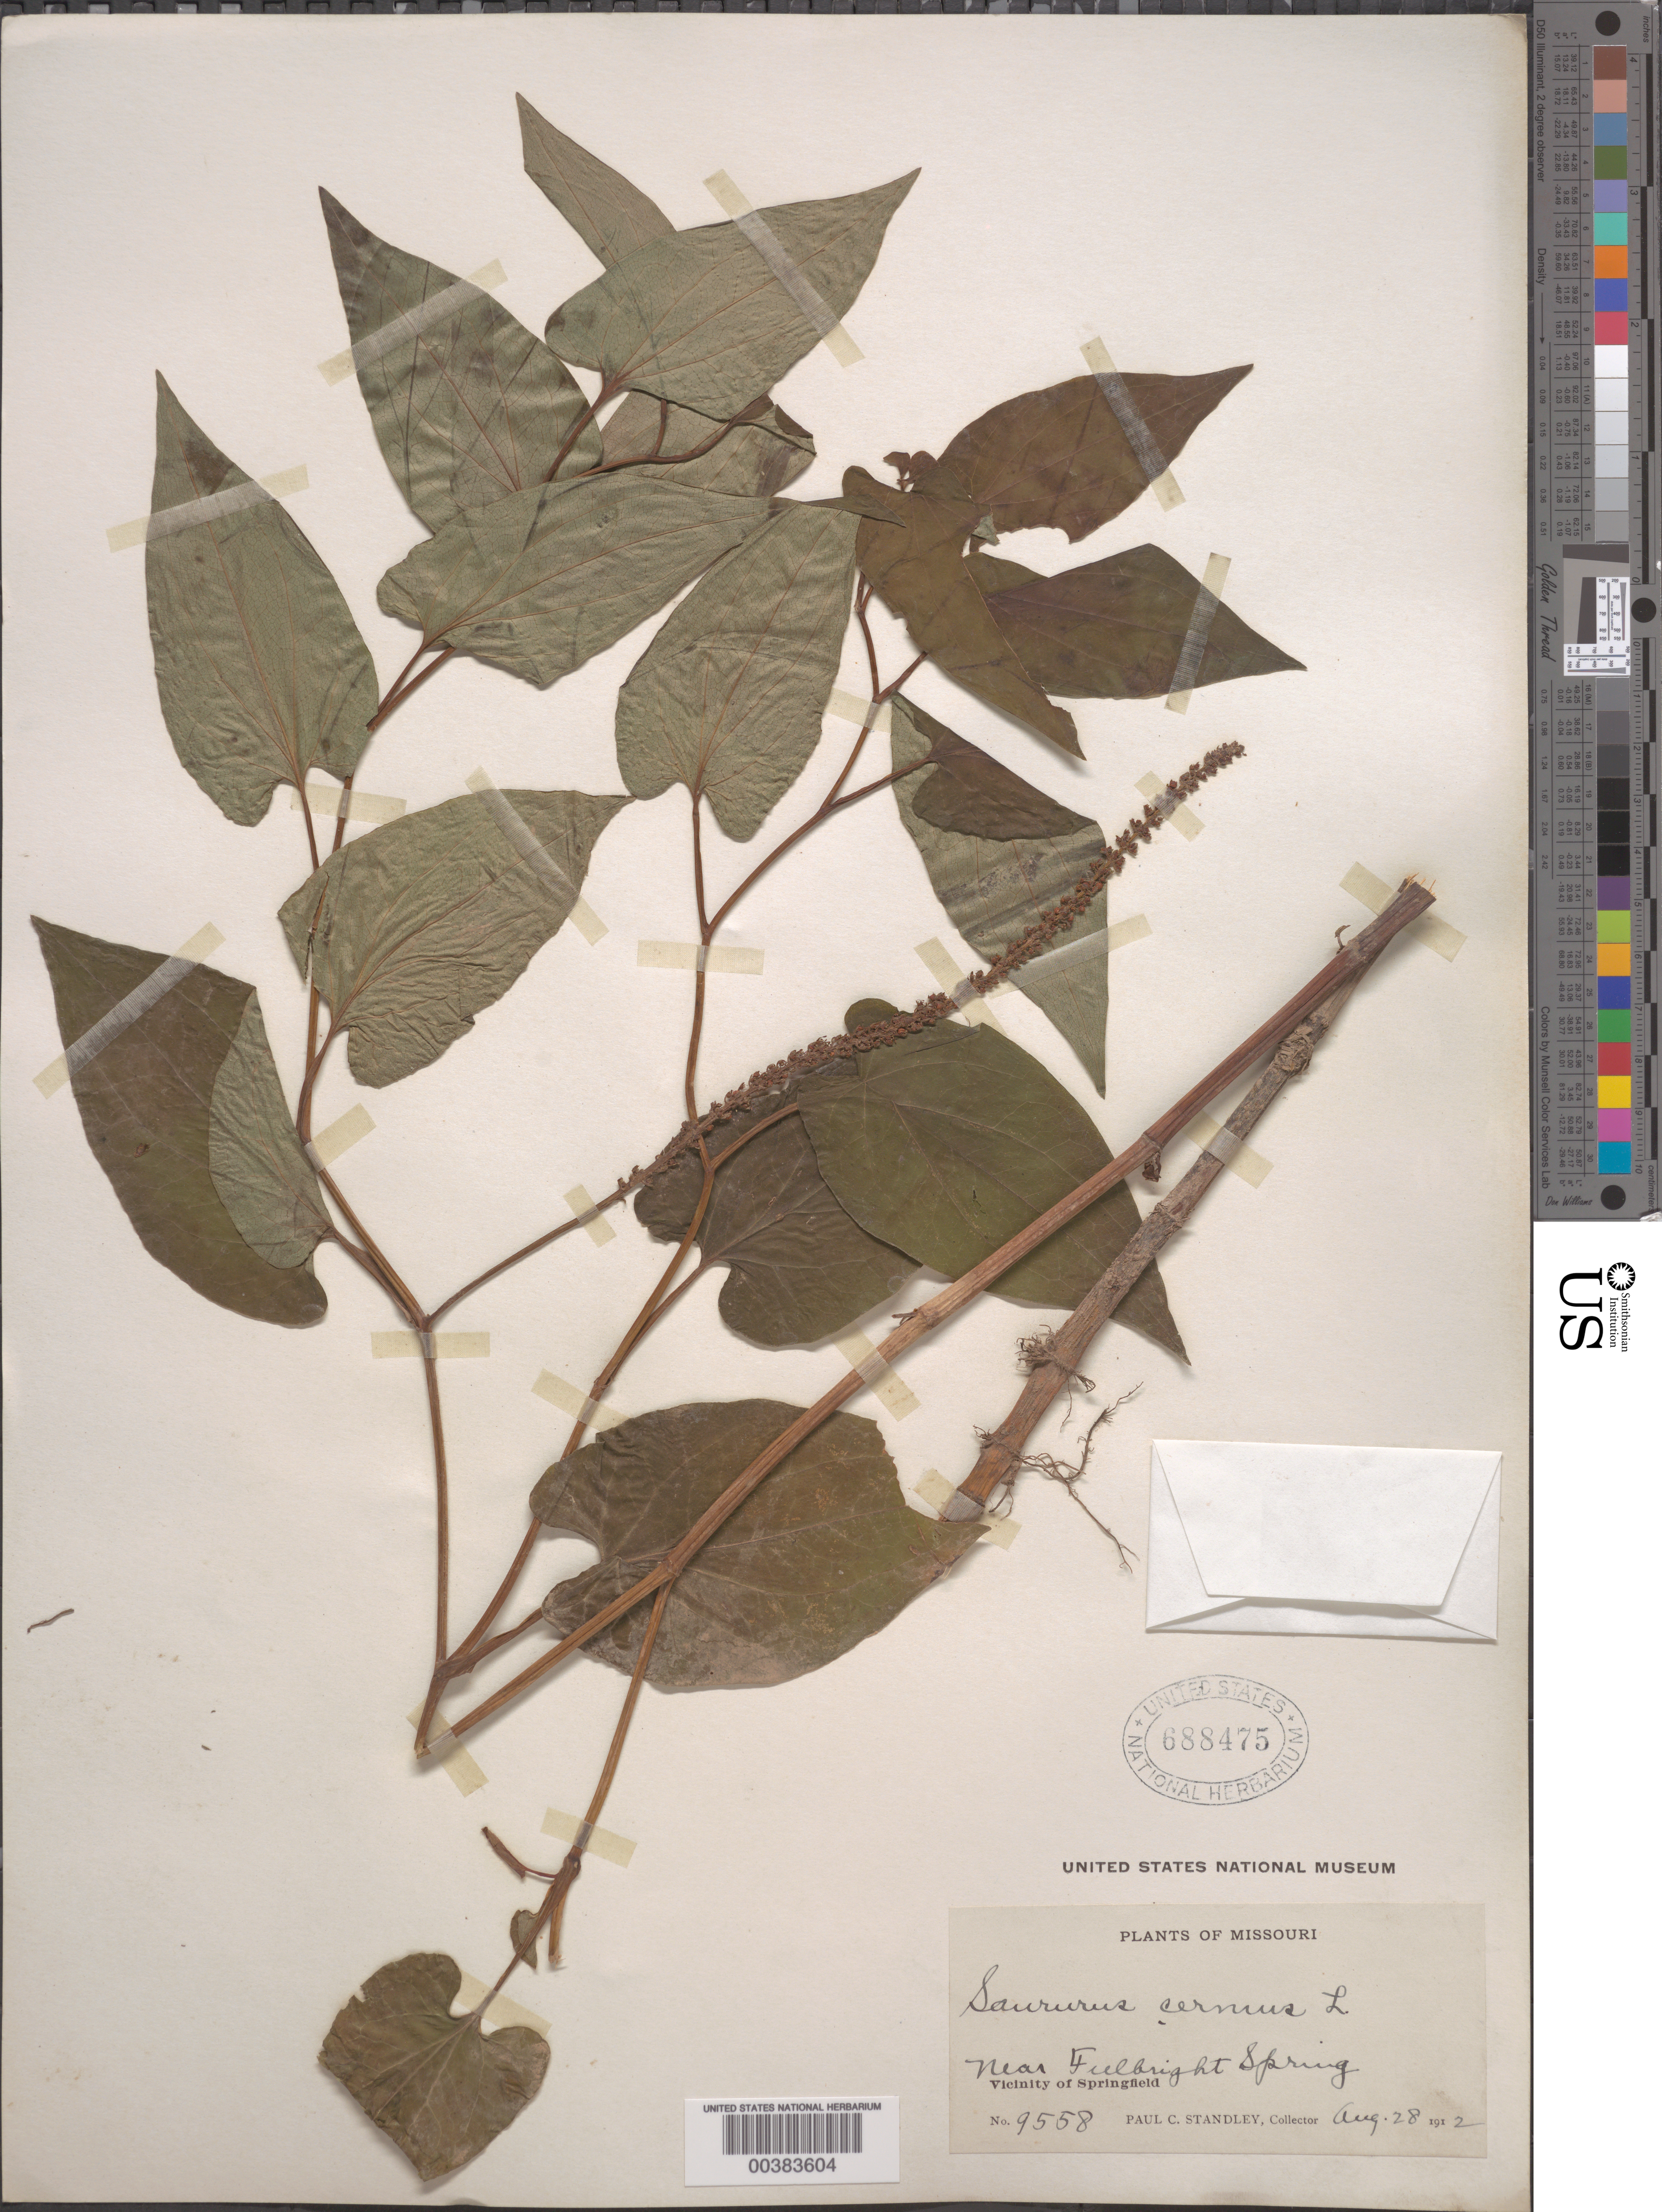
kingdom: Plantae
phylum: Tracheophyta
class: Magnoliopsida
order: Piperales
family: Saururaceae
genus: Saururus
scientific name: Saururus cernuus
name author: L.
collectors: P. C. Standley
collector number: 9558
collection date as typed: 28 Aug 1912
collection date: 1912-08-28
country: United States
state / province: Missouri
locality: Vicinity of springfield, near fulbright spring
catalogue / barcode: US 688475